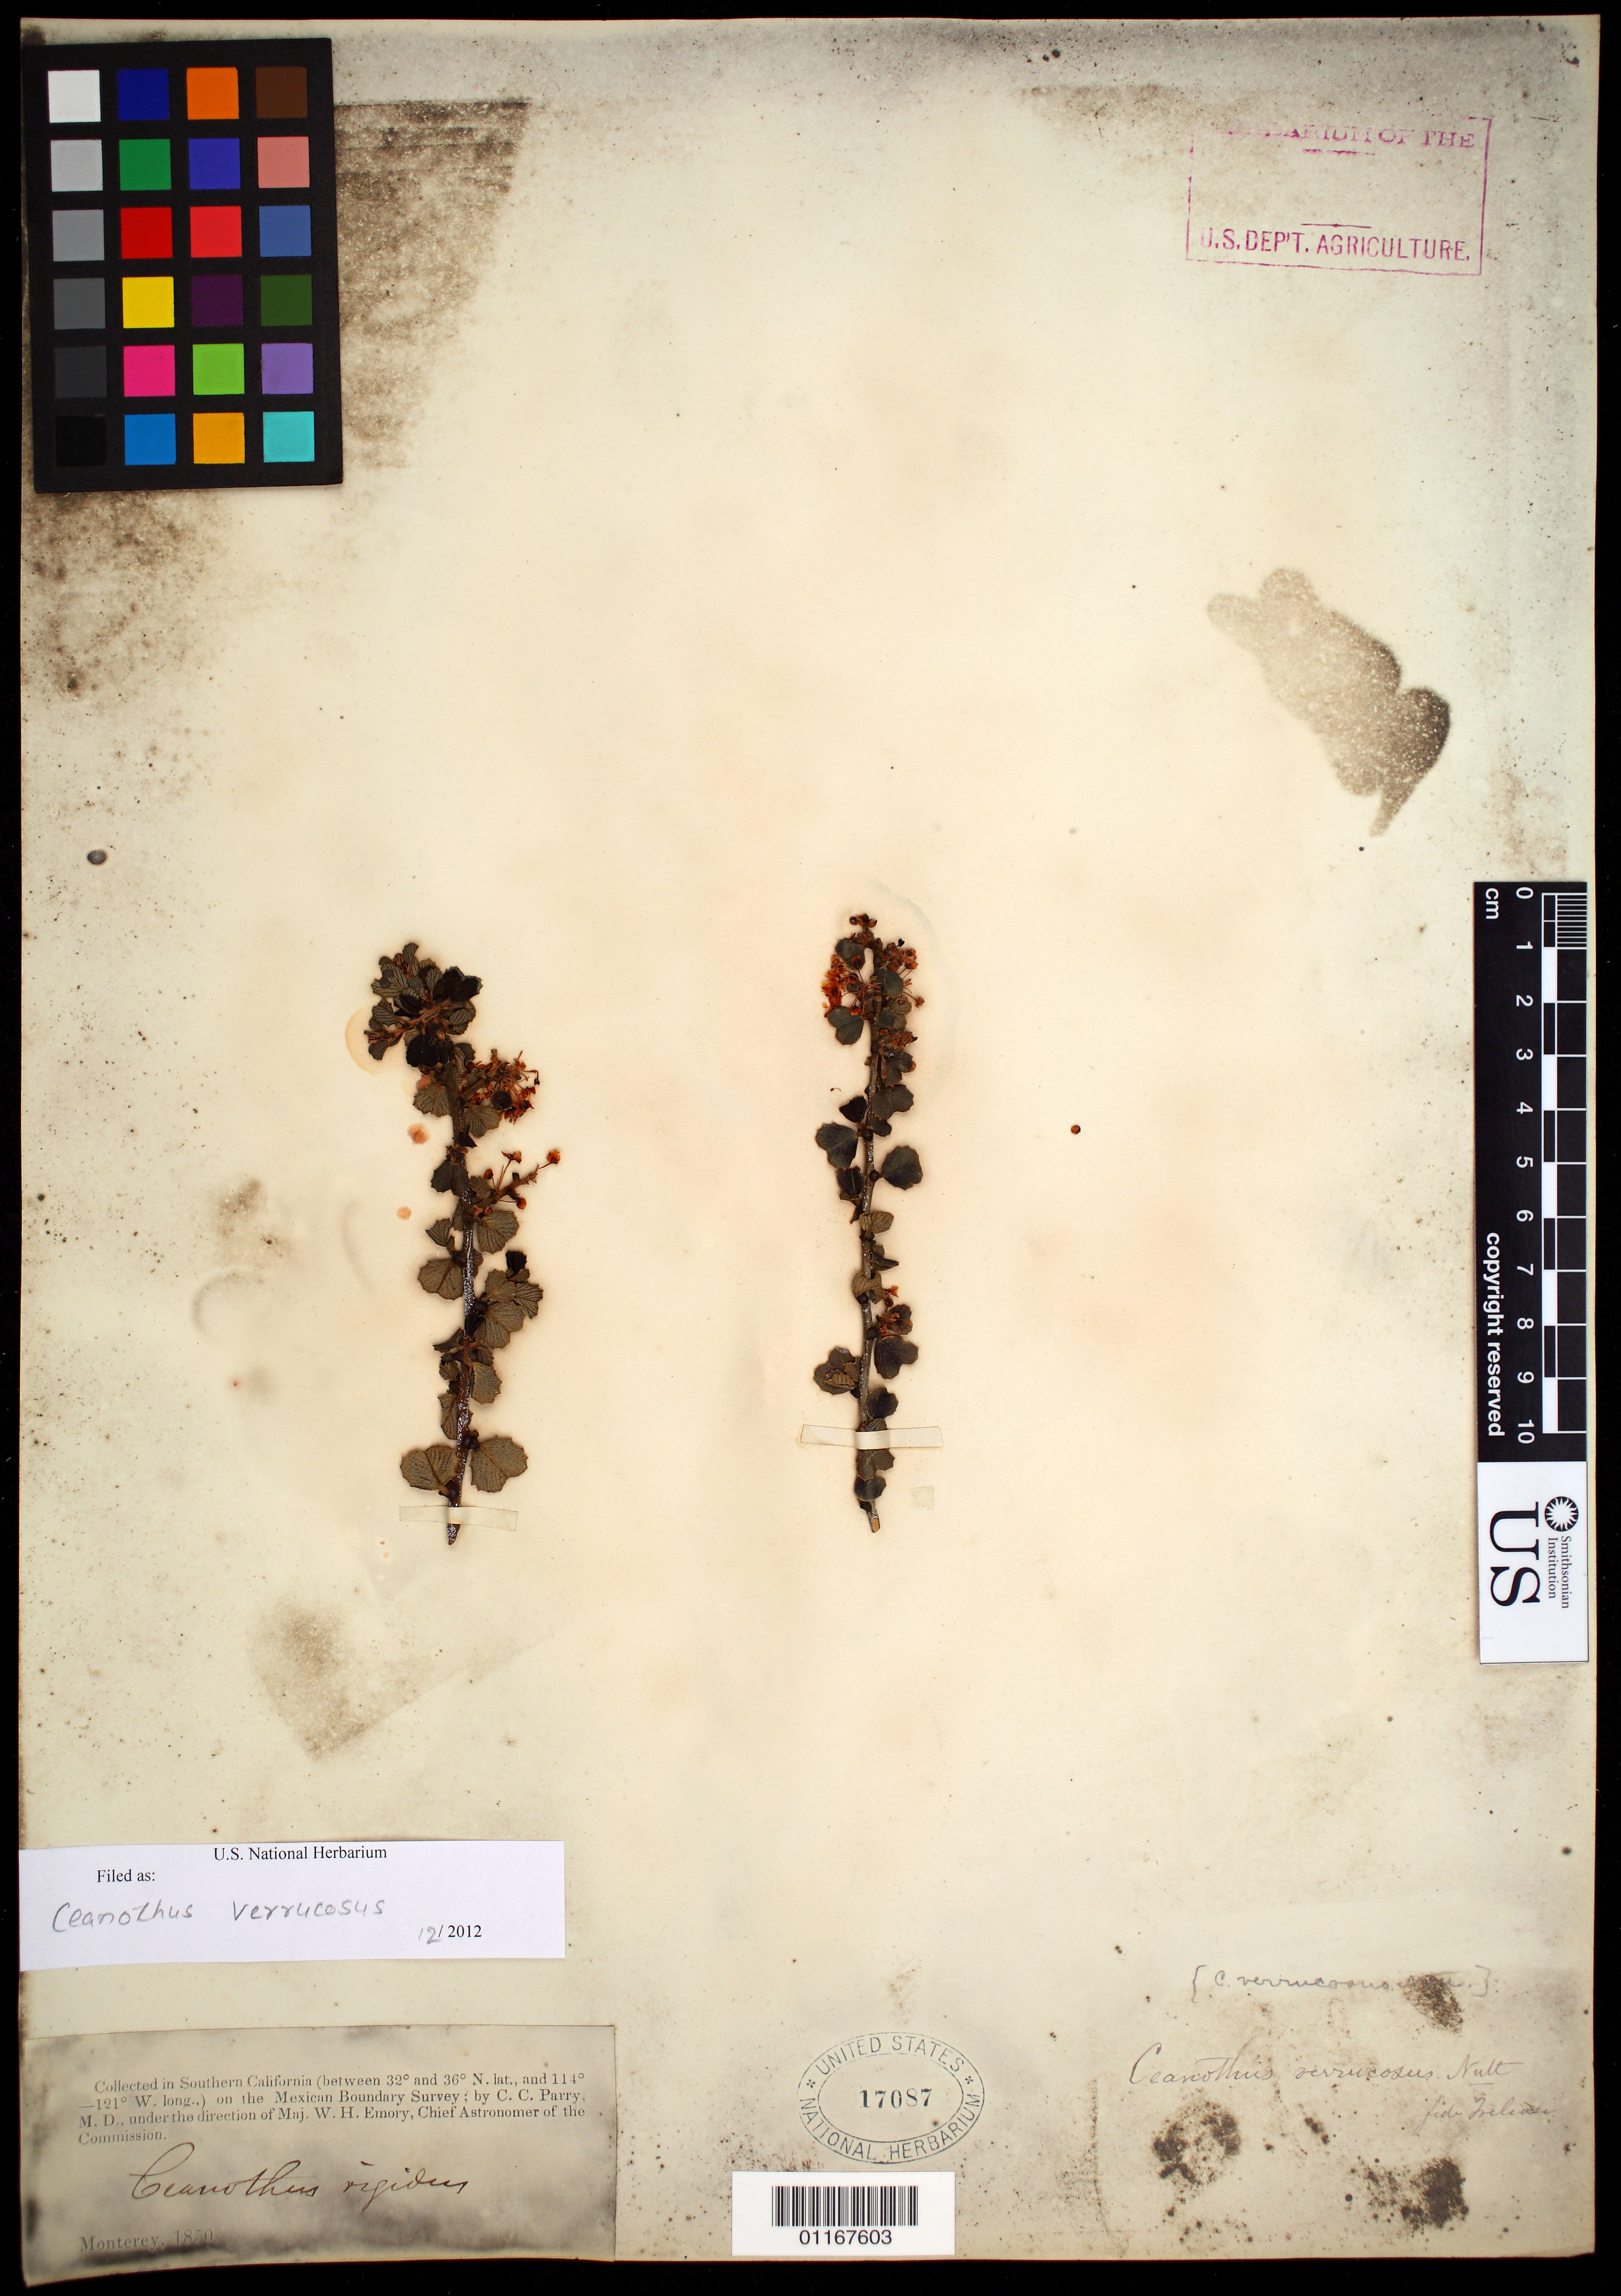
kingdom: Plantae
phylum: Tracheophyta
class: Magnoliopsida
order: Rosales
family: Rhamnaceae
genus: Ceanothus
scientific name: Ceanothus verrucosus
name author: Nutt.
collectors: C. C. Parry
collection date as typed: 1850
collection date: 1850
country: United States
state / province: California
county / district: Monterey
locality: Monterey, Southern California.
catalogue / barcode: US 17087